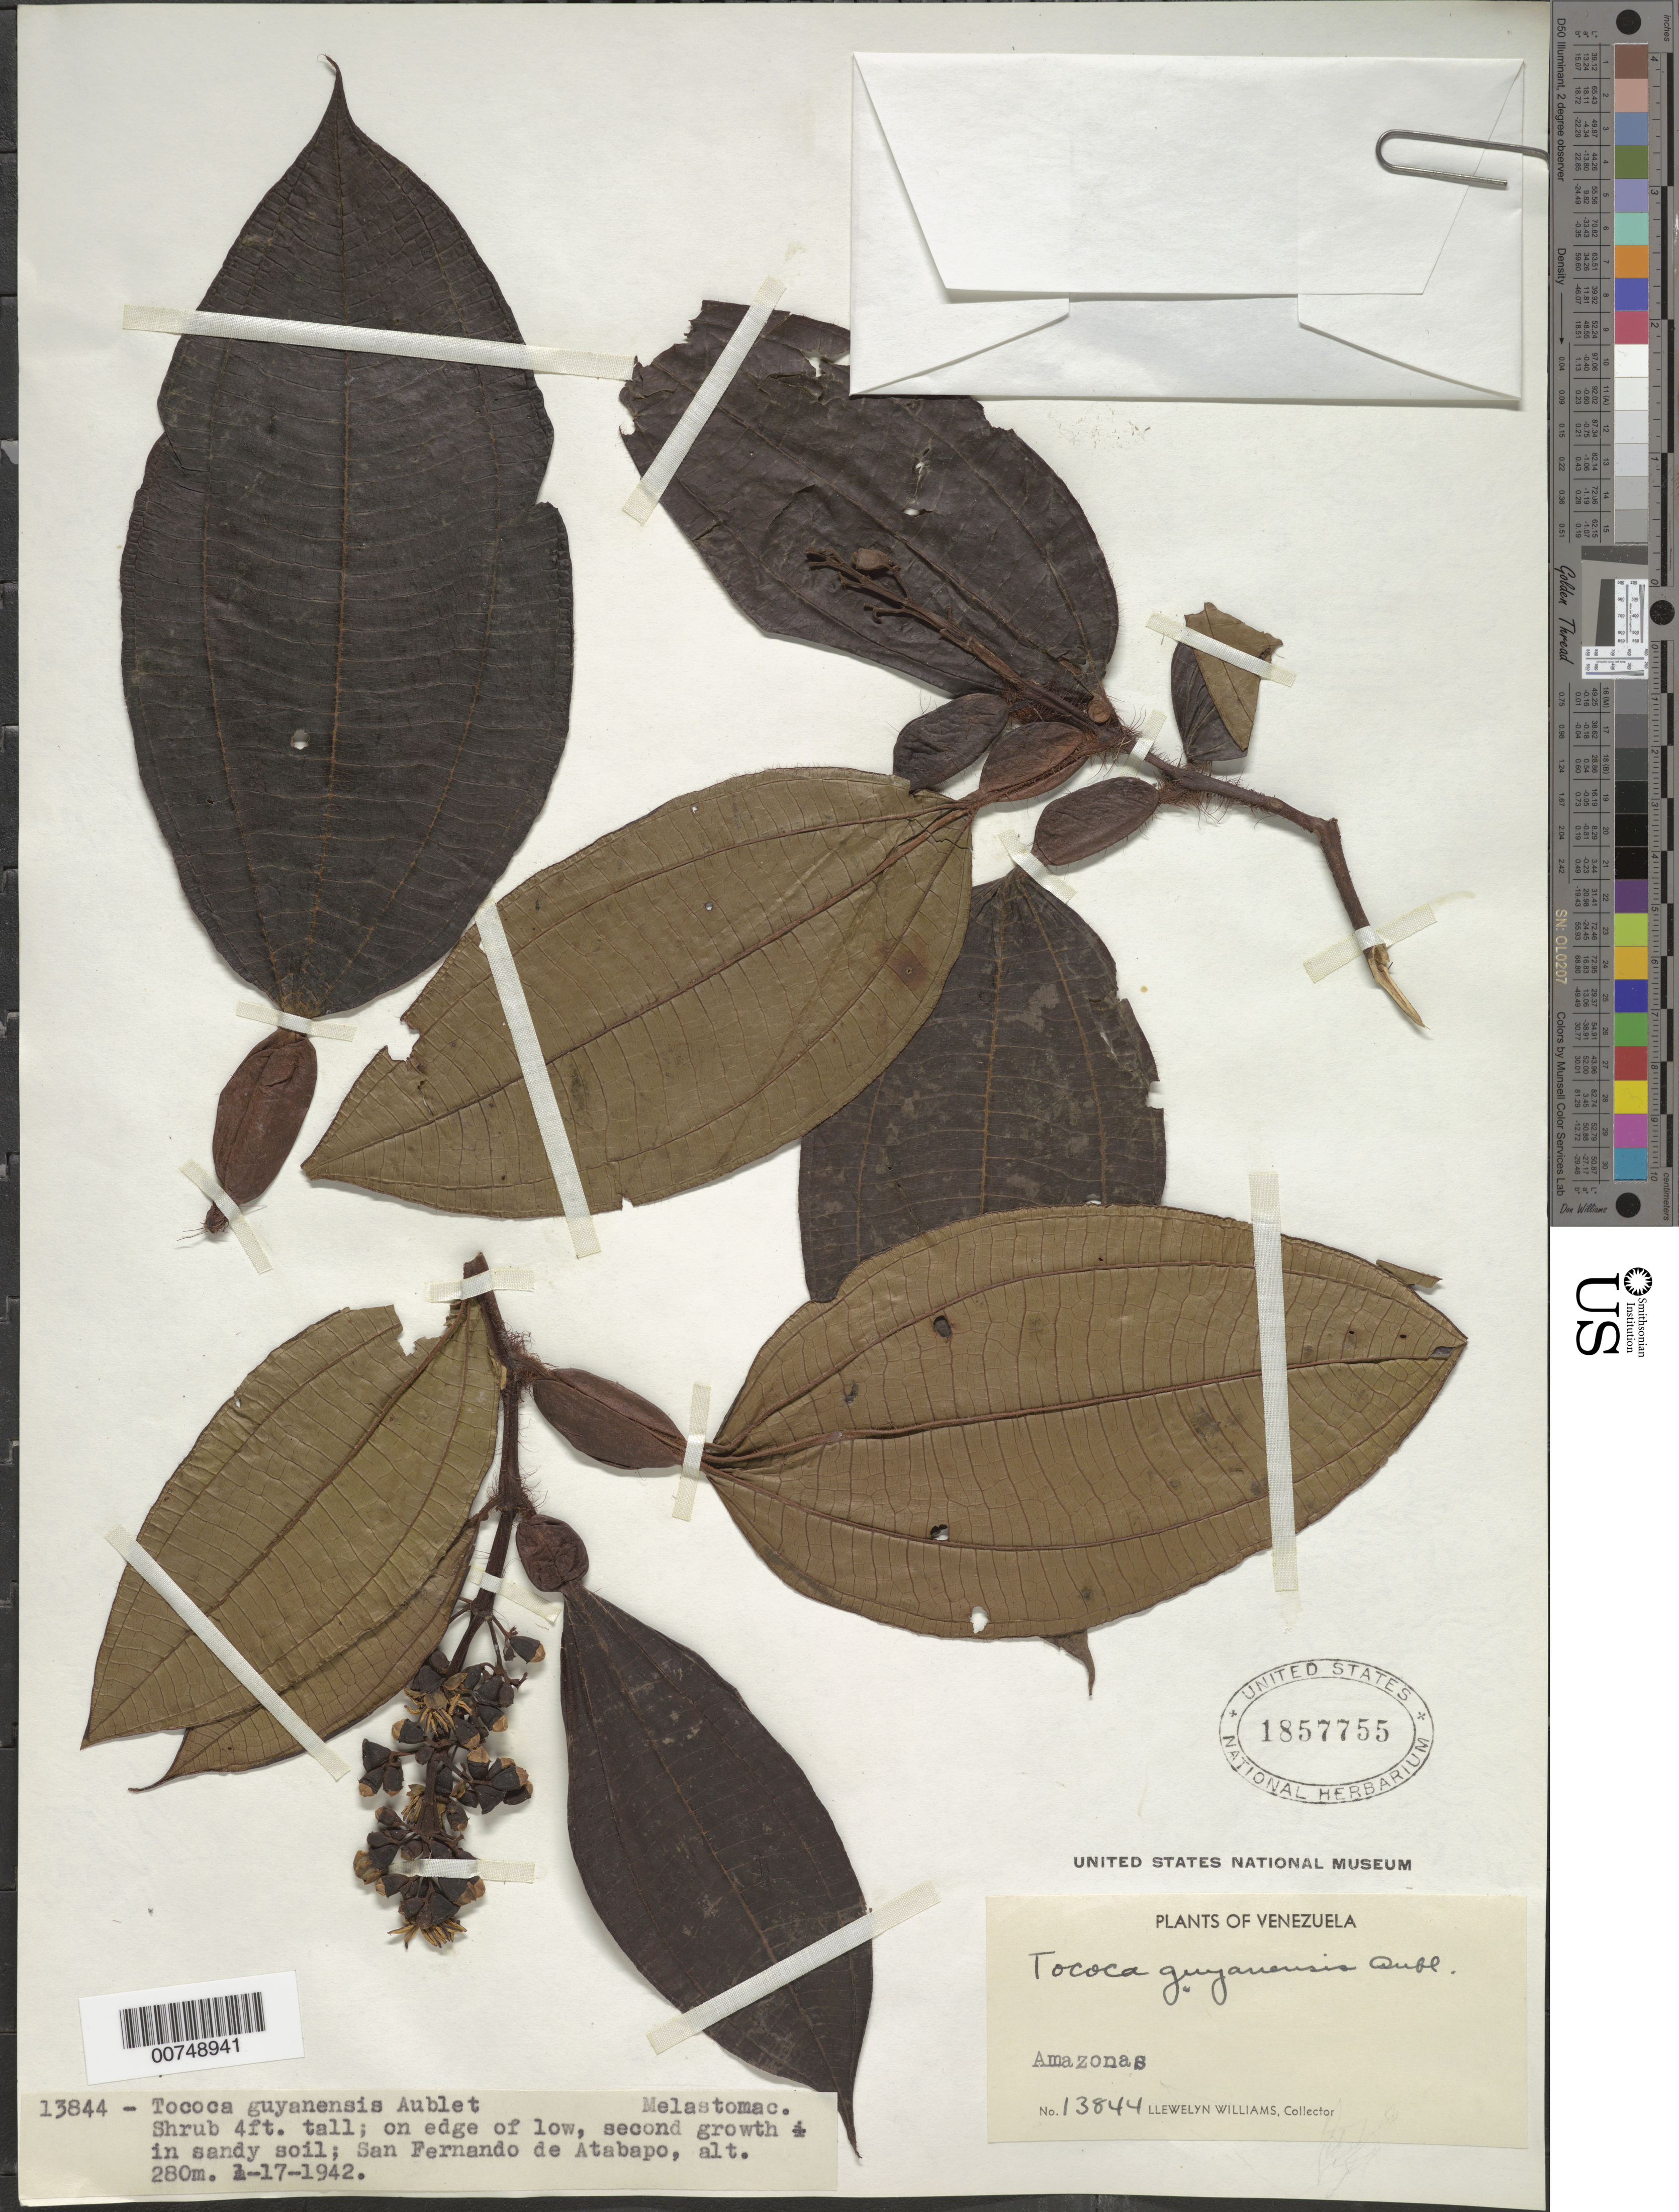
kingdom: Plantae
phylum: Tracheophyta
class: Magnoliopsida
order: Myrtales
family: Melastomataceae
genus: Tococa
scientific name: Tococa guianensis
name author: Aubl.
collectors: Ll. Williams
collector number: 13844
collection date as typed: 17-Jan-42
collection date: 1942-01-17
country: Venezuela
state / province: Amazonas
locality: San Fernando de Atabapo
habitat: Edge of low, second growth in sandy soil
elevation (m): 280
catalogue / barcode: US 1857755